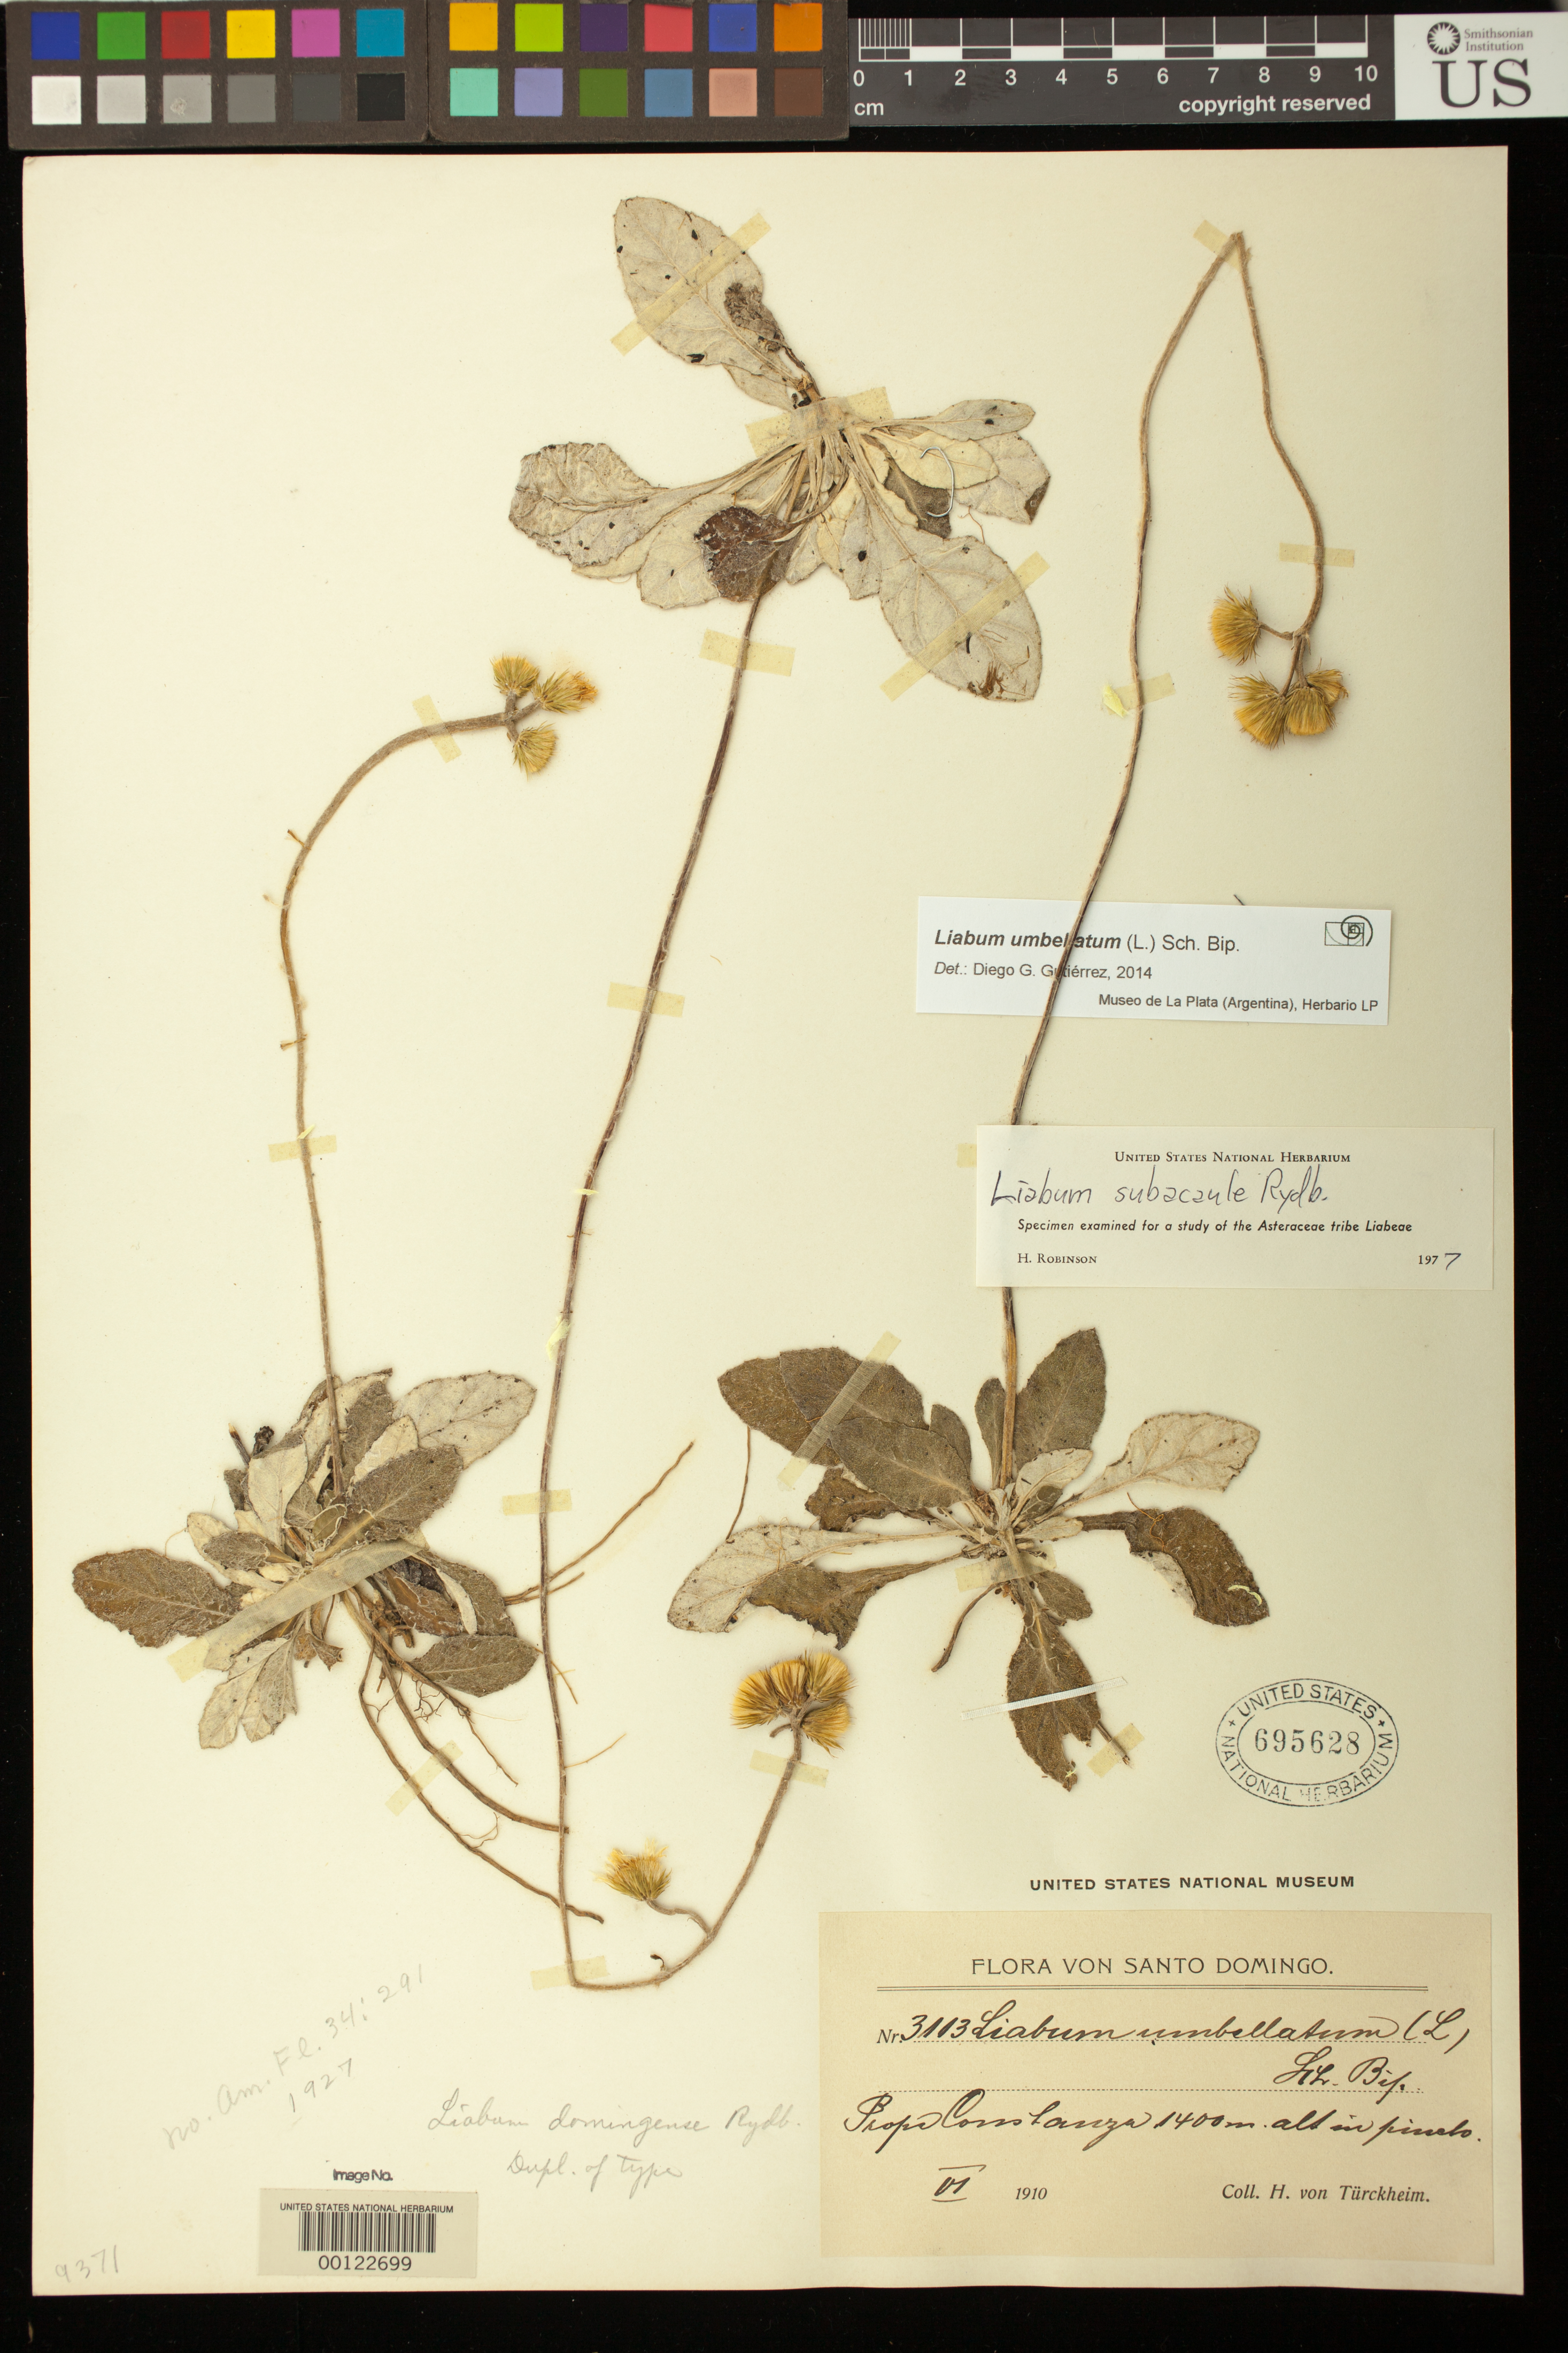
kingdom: Plantae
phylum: Tracheophyta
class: Magnoliopsida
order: Asterales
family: Asteraceae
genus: Liabum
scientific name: Liabum domingense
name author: Rydb.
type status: Isotype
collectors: H. von Türckheim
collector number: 3113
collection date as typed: Jun 1910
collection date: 1910-06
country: Dominican Republic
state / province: Distrito Nacional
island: Hispaniola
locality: Santo Domingo, Constlanza.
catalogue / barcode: US 695628